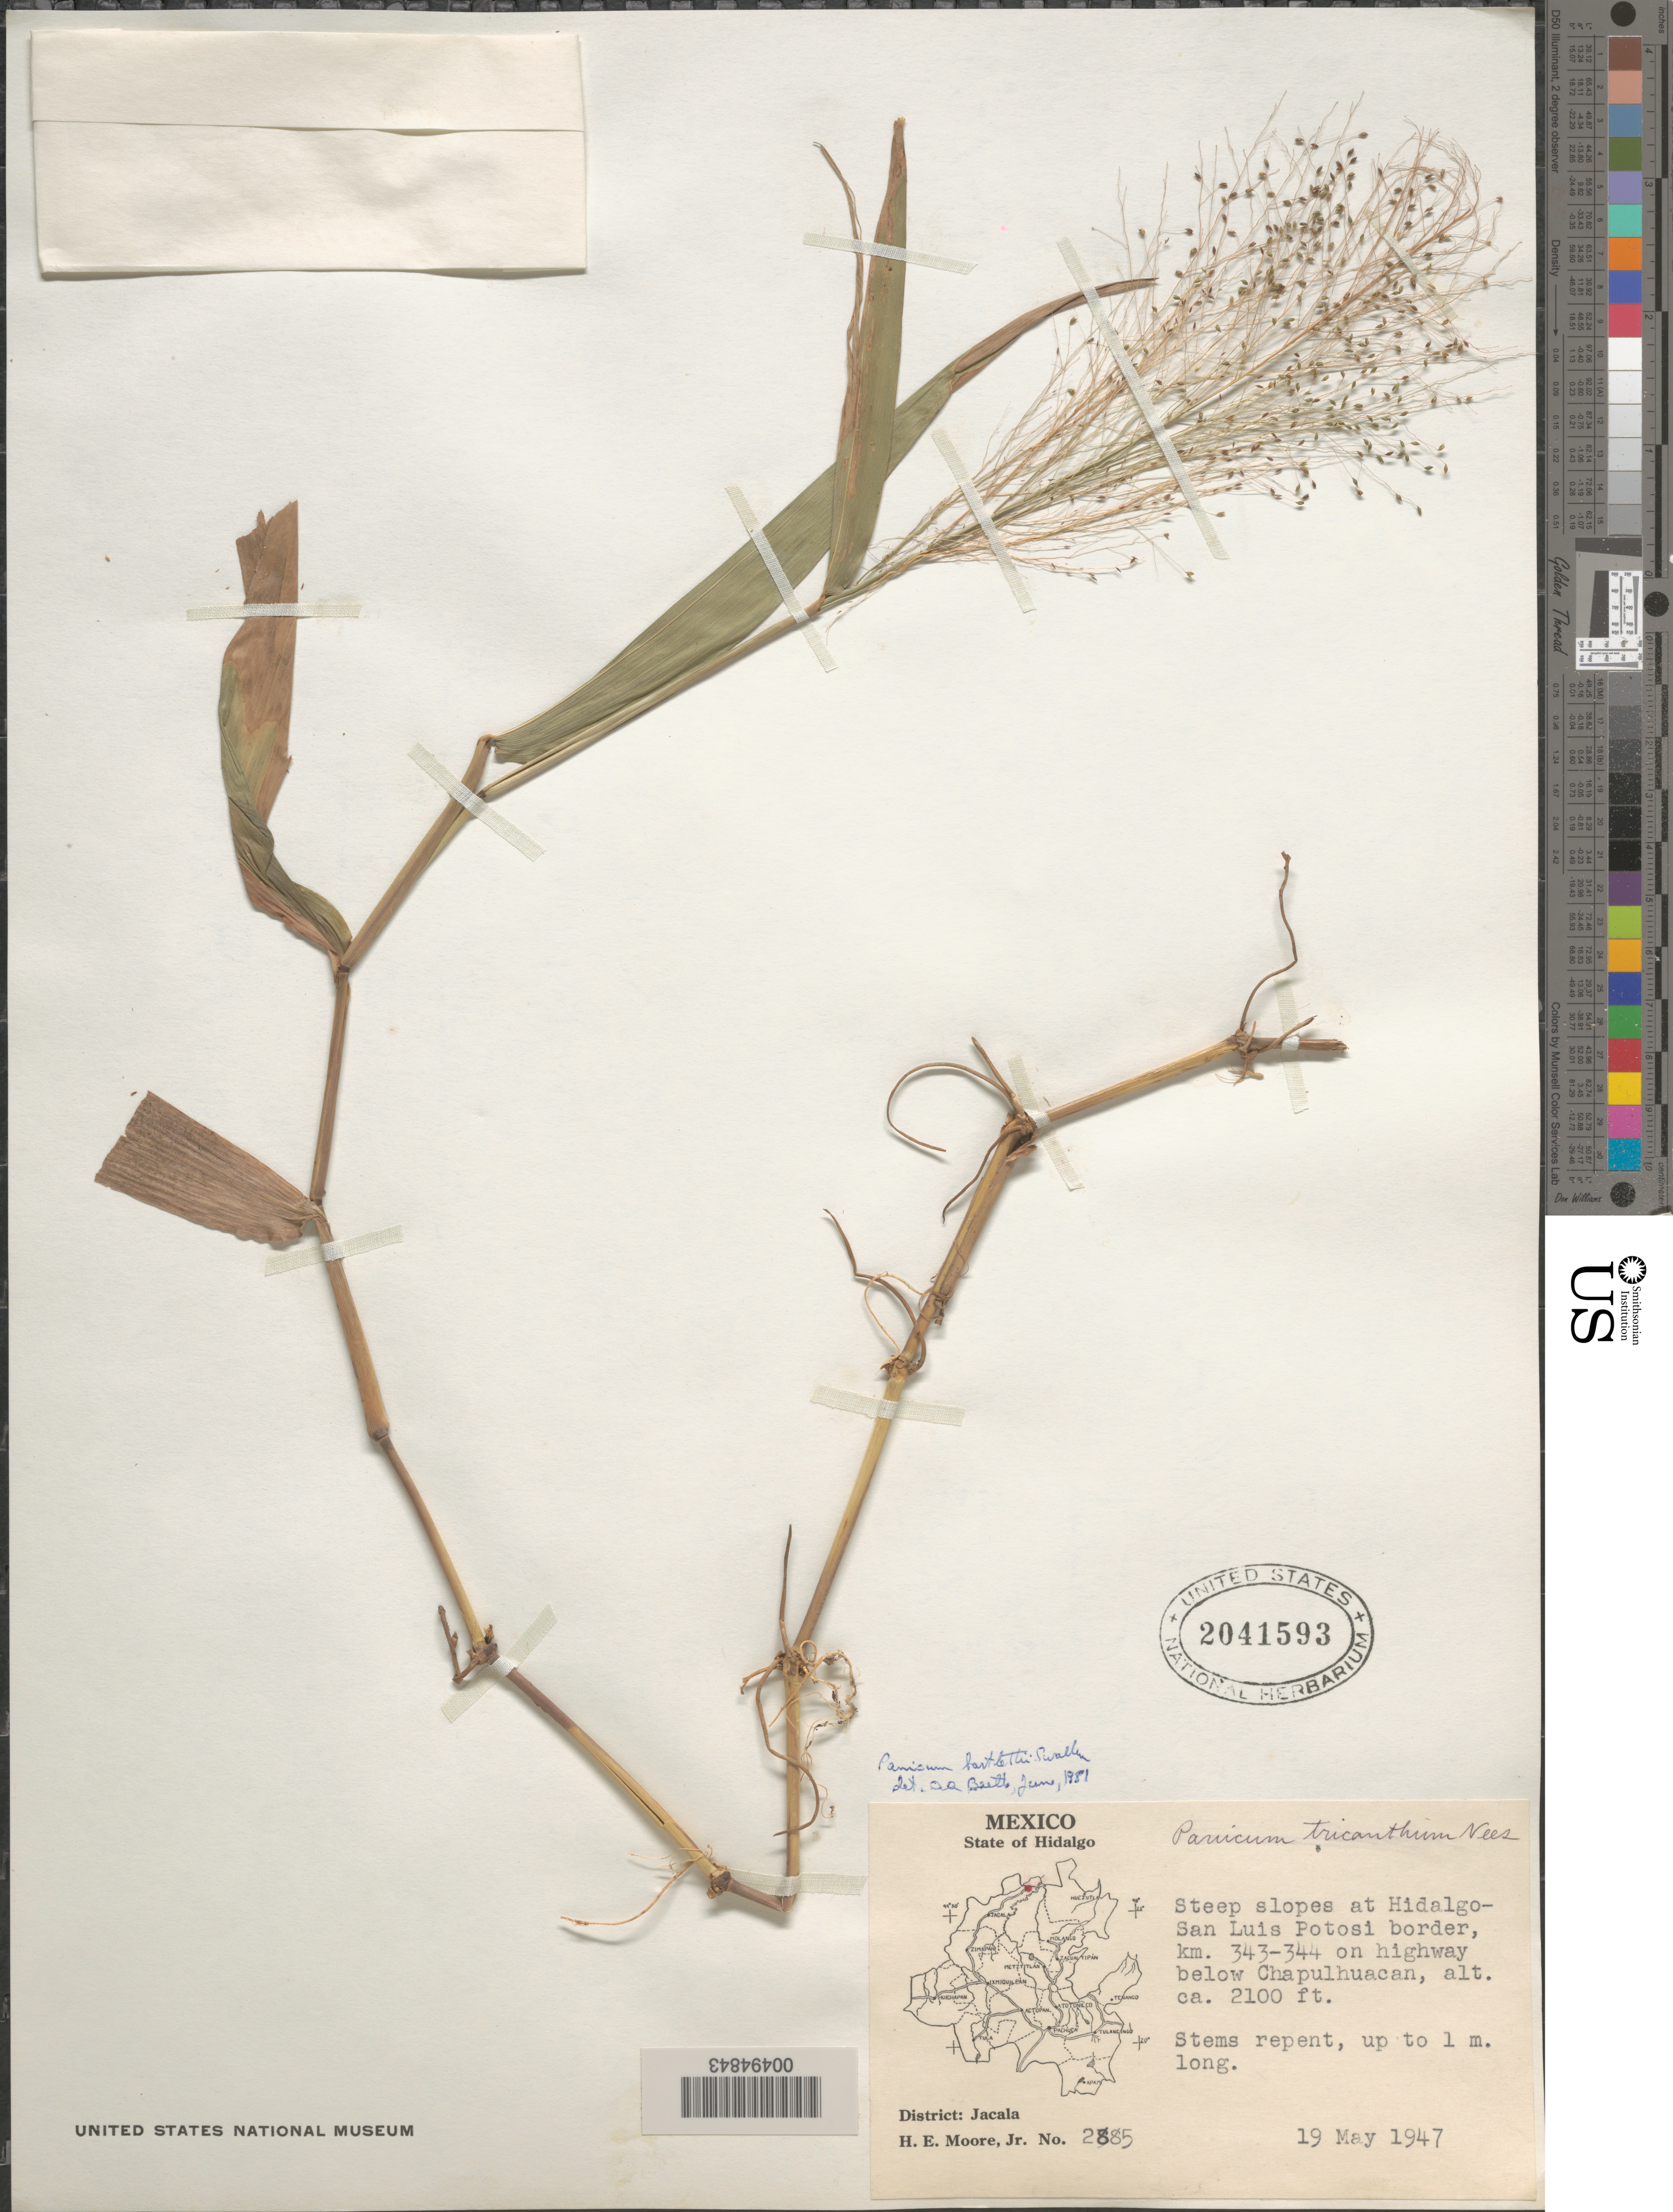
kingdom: Plantae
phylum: Tracheophyta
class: Liliopsida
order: Poales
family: Poaceae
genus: Panicum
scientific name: Panicum bartlettii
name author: Swallen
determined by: Beetle, Alan A.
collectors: H. E. Moore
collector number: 2885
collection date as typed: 19 May 1947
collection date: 1947-05-19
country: Mexico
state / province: Hidalgo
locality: Dist: Jacala, at Hidalgo-San Luis Potosi border, km 343-344 on hwy below Chapulhuacan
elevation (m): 640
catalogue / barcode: US 2041593